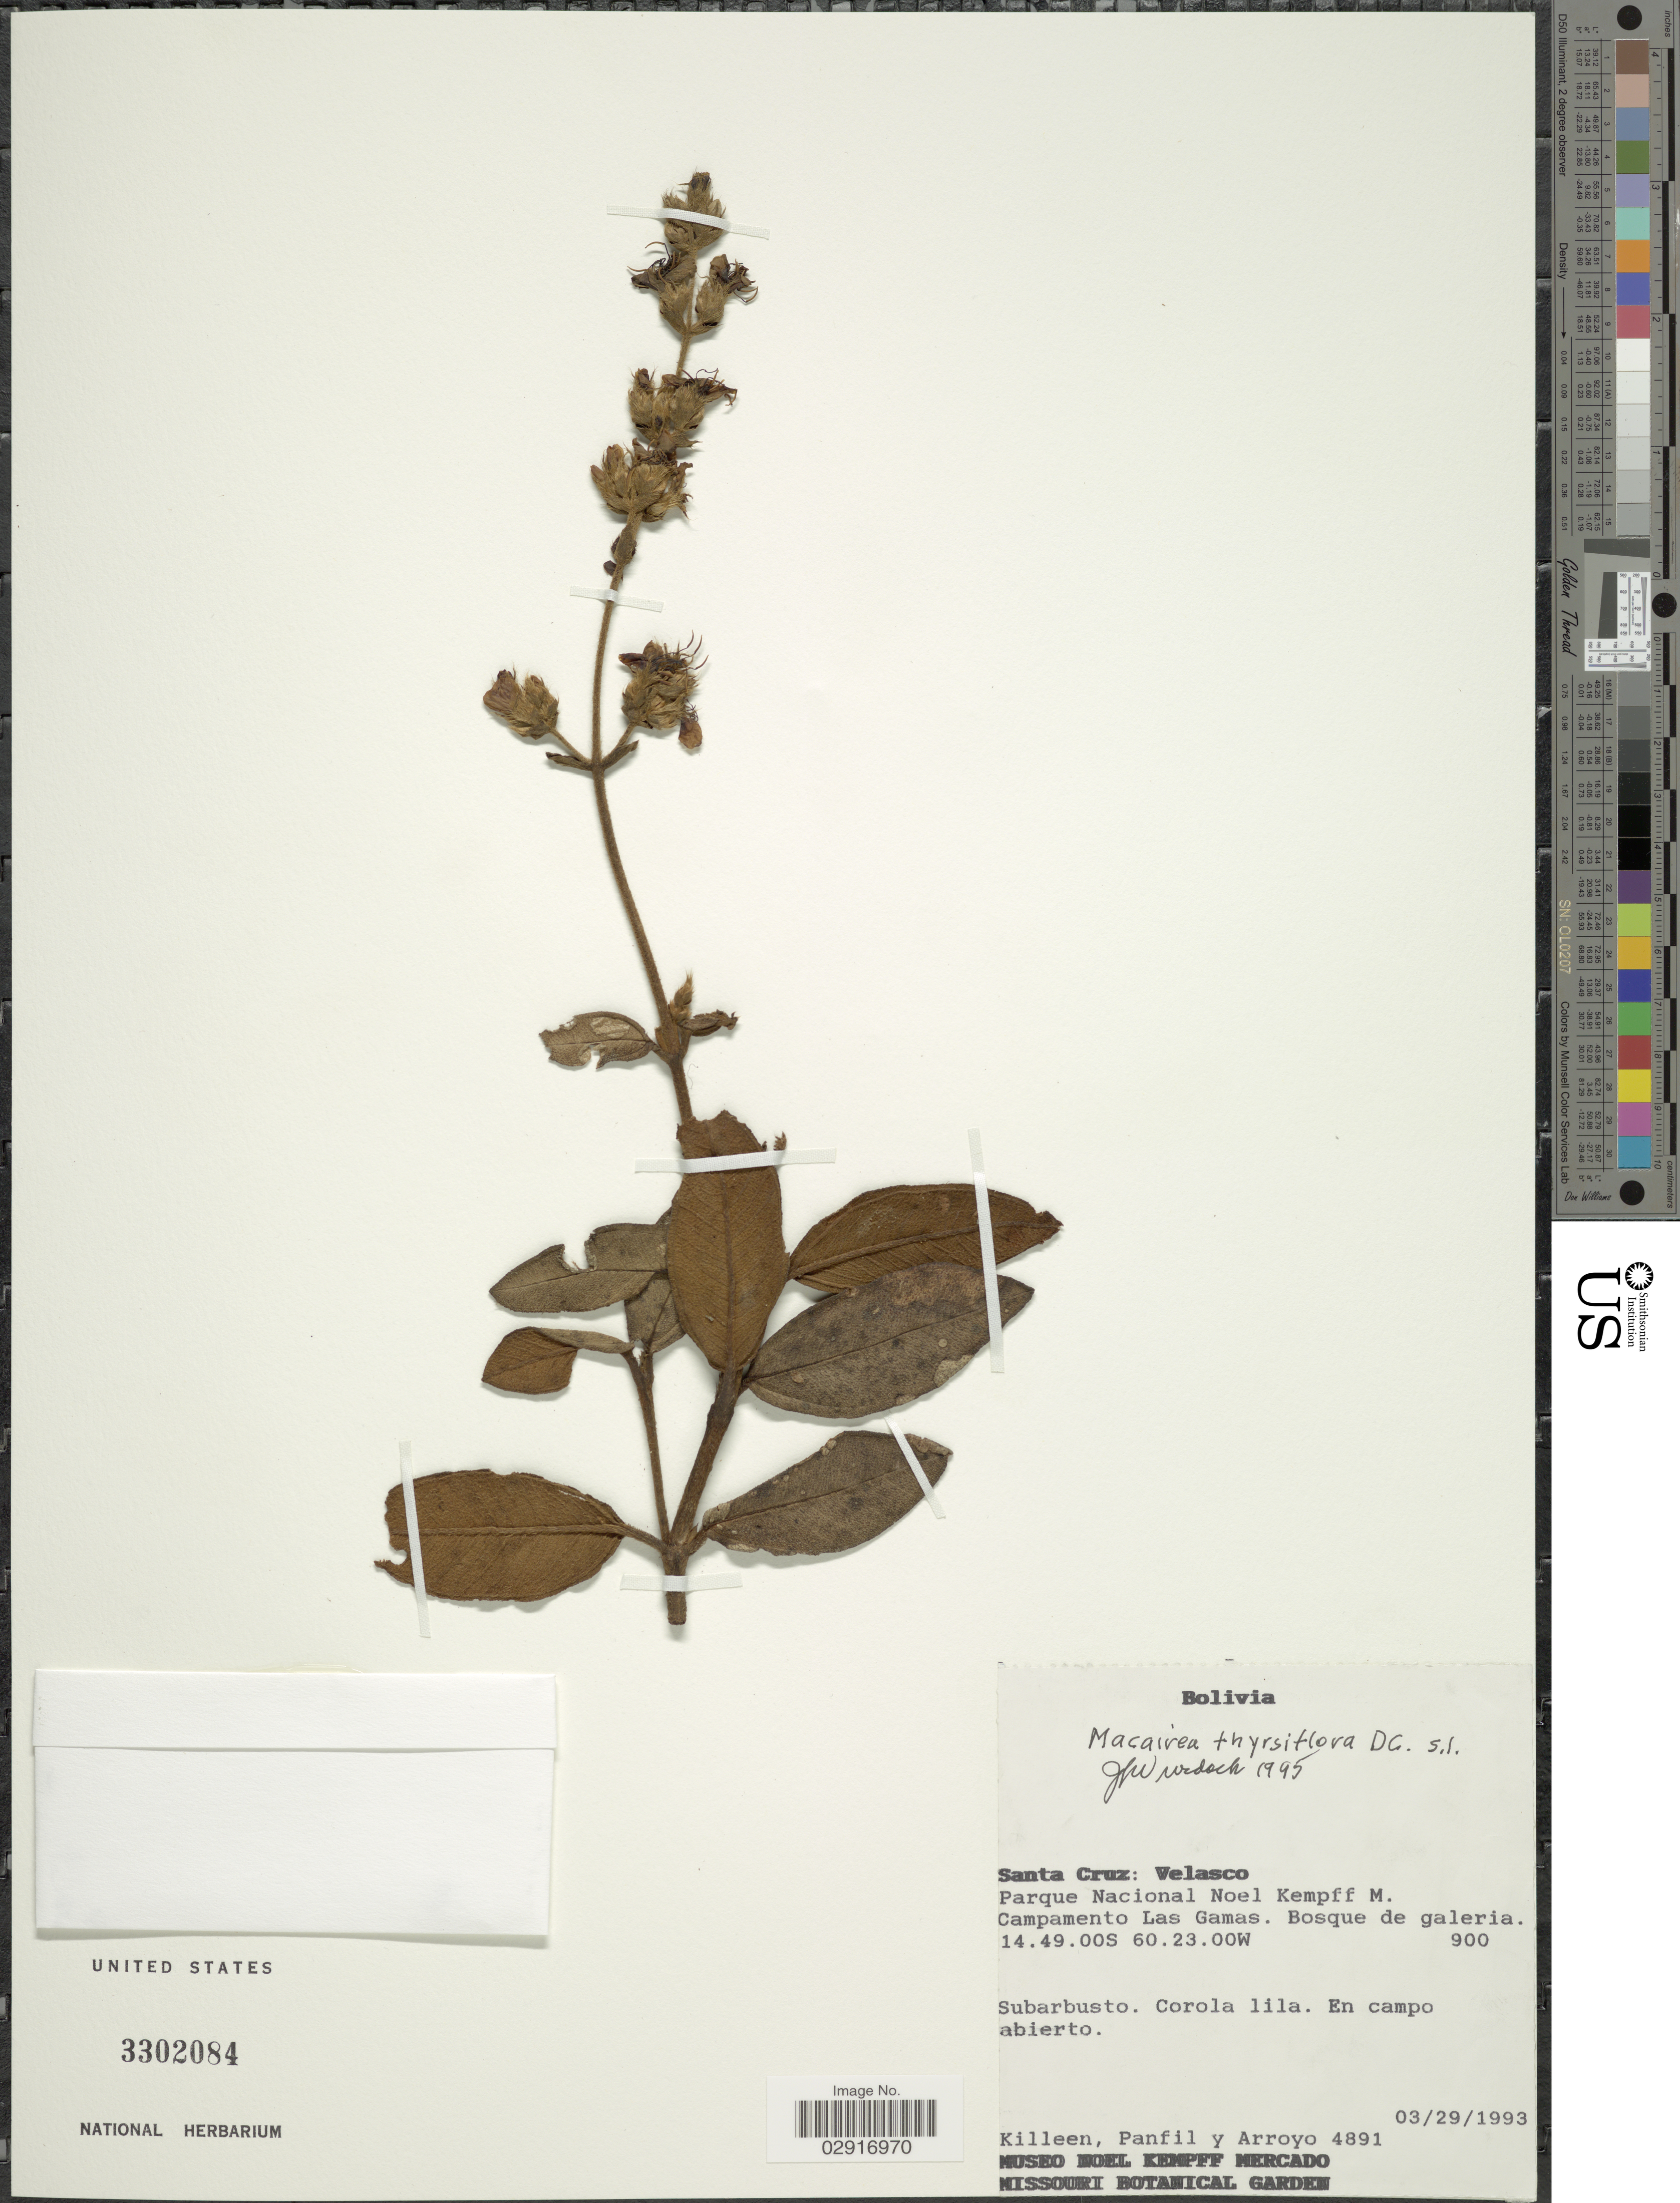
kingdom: Plantae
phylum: Tracheophyta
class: Magnoliopsida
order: Myrtales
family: Melastomataceae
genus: Macairea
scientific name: Macairea aspera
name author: N.E. Br.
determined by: Nunes da Silva, Diego, (RB), Jardim Botanico do Rio de Janeiro - Herbario (BRAZIL)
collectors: Killeen, --, -- Panfil & Arroyo, --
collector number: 4891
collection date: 1993-03-29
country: Bolivia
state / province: Santa Cruz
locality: Velasco. Parque Nacional Noel Kempff M. Campamento Las Gamas.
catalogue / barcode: US 3302084